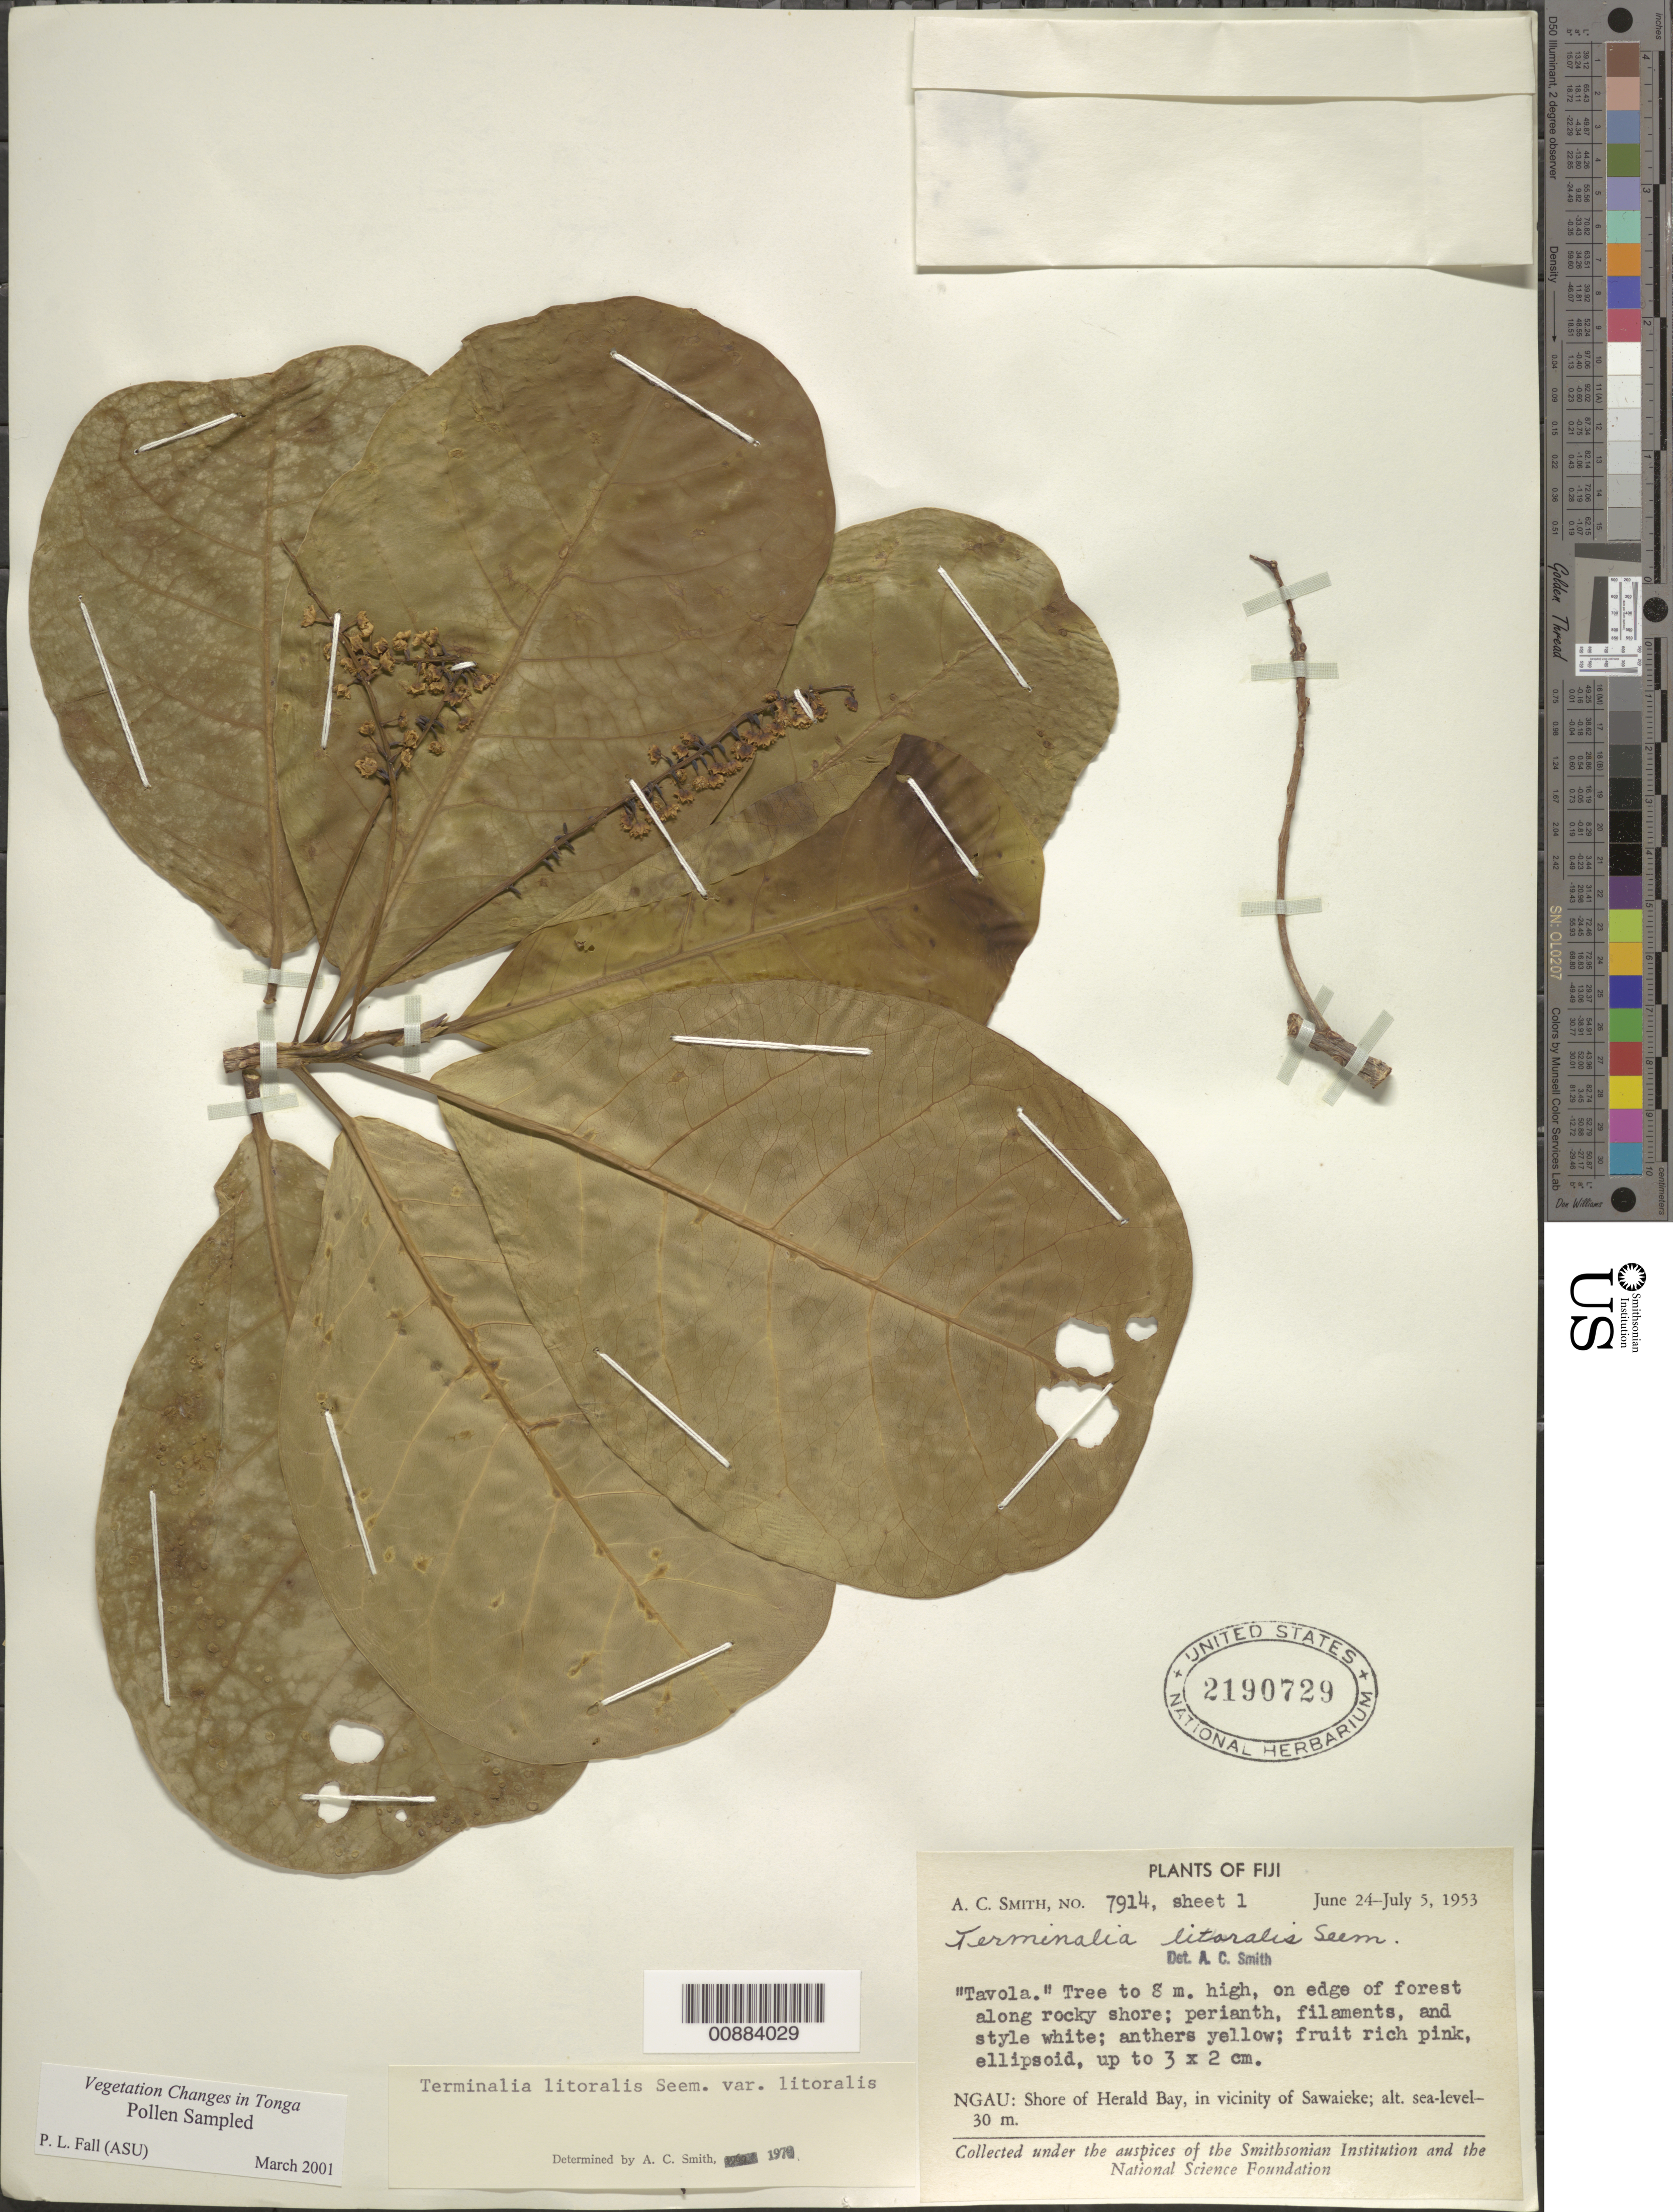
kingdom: Plantae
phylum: Tracheophyta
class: Magnoliopsida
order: Myrtales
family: Combretaceae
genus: Terminalia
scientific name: Terminalia litoralis var. litoralis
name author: Seem.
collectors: C. A. Smith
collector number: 7914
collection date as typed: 24 Jun 1953 to 05 Jul 1953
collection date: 1953-06-24/1953-07-05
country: Fiji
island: Gau [Ngau]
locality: Ngau, shore of Herald Bay, in vicinity of Sawaieke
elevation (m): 0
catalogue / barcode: US 2190729